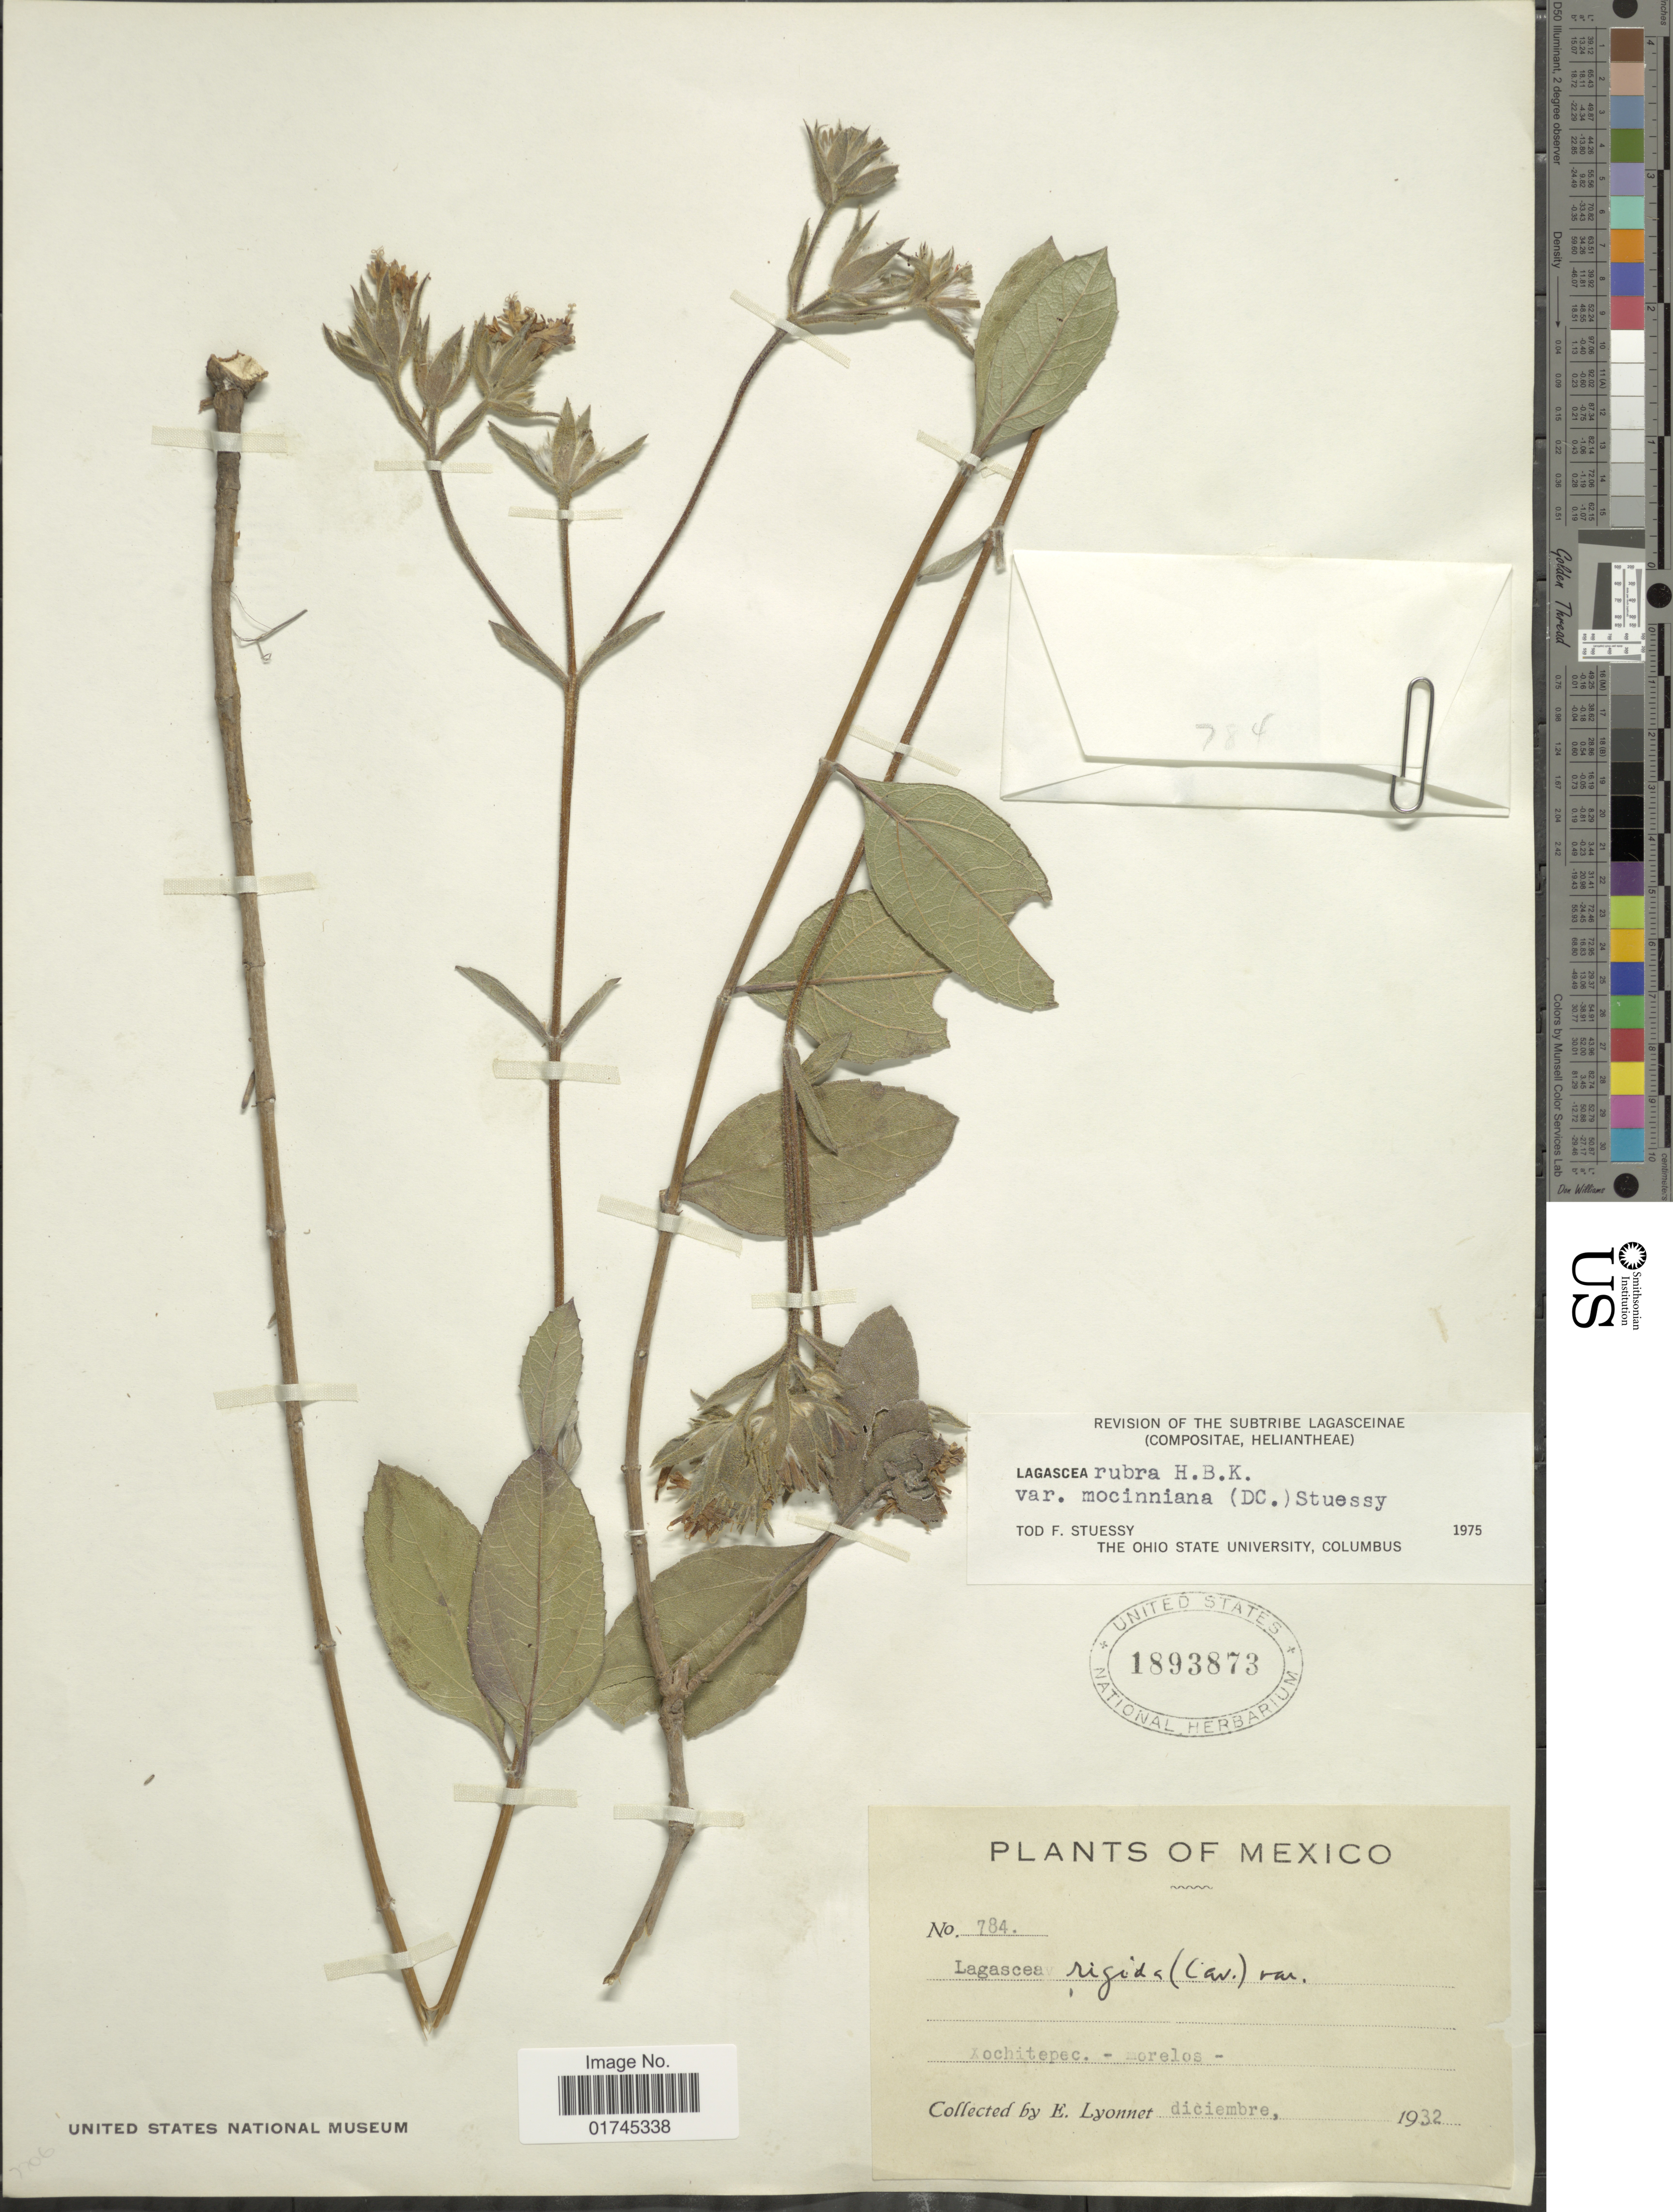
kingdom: Plantae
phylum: Tracheophyta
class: Magnoliopsida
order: Asterales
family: Asteraceae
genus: Lagascea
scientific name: Lagascea rigida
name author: Cav.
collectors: E. Lyonnet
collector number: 784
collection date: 1932-12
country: Mexico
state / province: Morelos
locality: Xochitepec.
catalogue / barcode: US 1893873